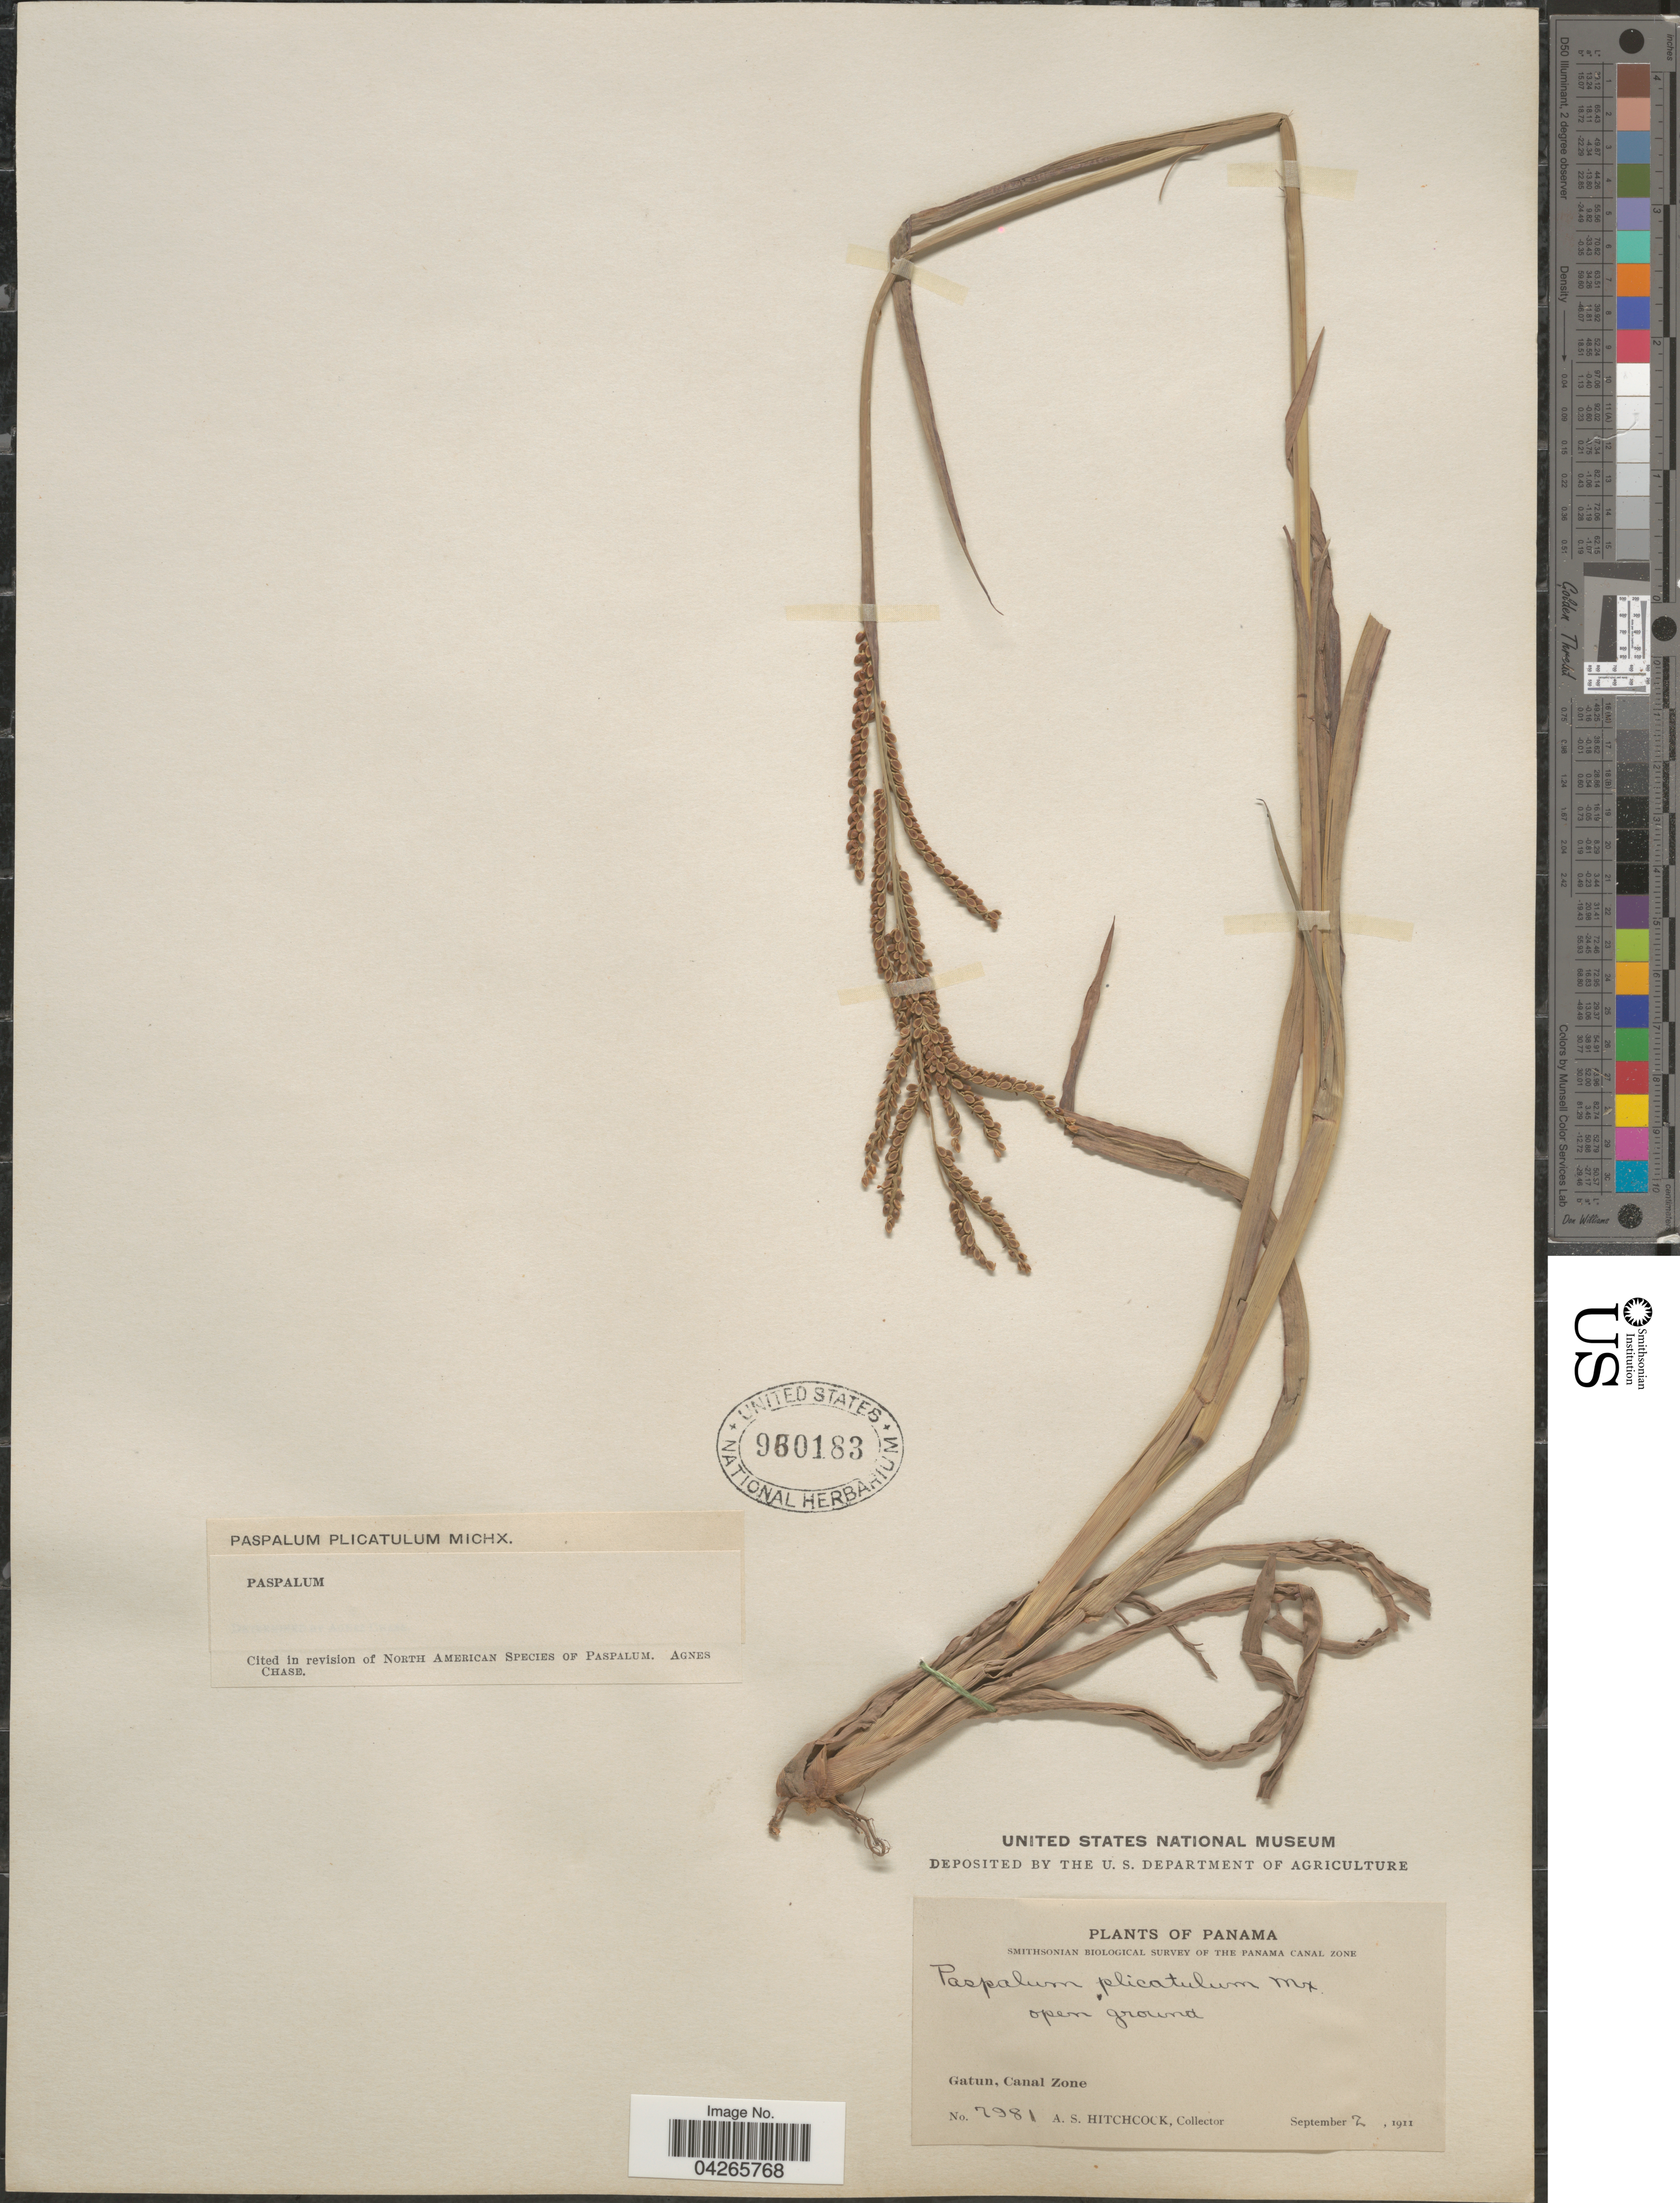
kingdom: Plantae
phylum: Tracheophyta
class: Liliopsida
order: Poales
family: Poaceae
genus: Paspalum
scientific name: Paspalum plicatulum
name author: Michx.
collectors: A. S. Hitchcock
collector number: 7981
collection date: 1911-09-02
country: Panama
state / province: Colón / Panamá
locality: Smithsonian Biological Survey of the Panama Canal Zone. Gatun, Canal Zone.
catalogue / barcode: US 950183